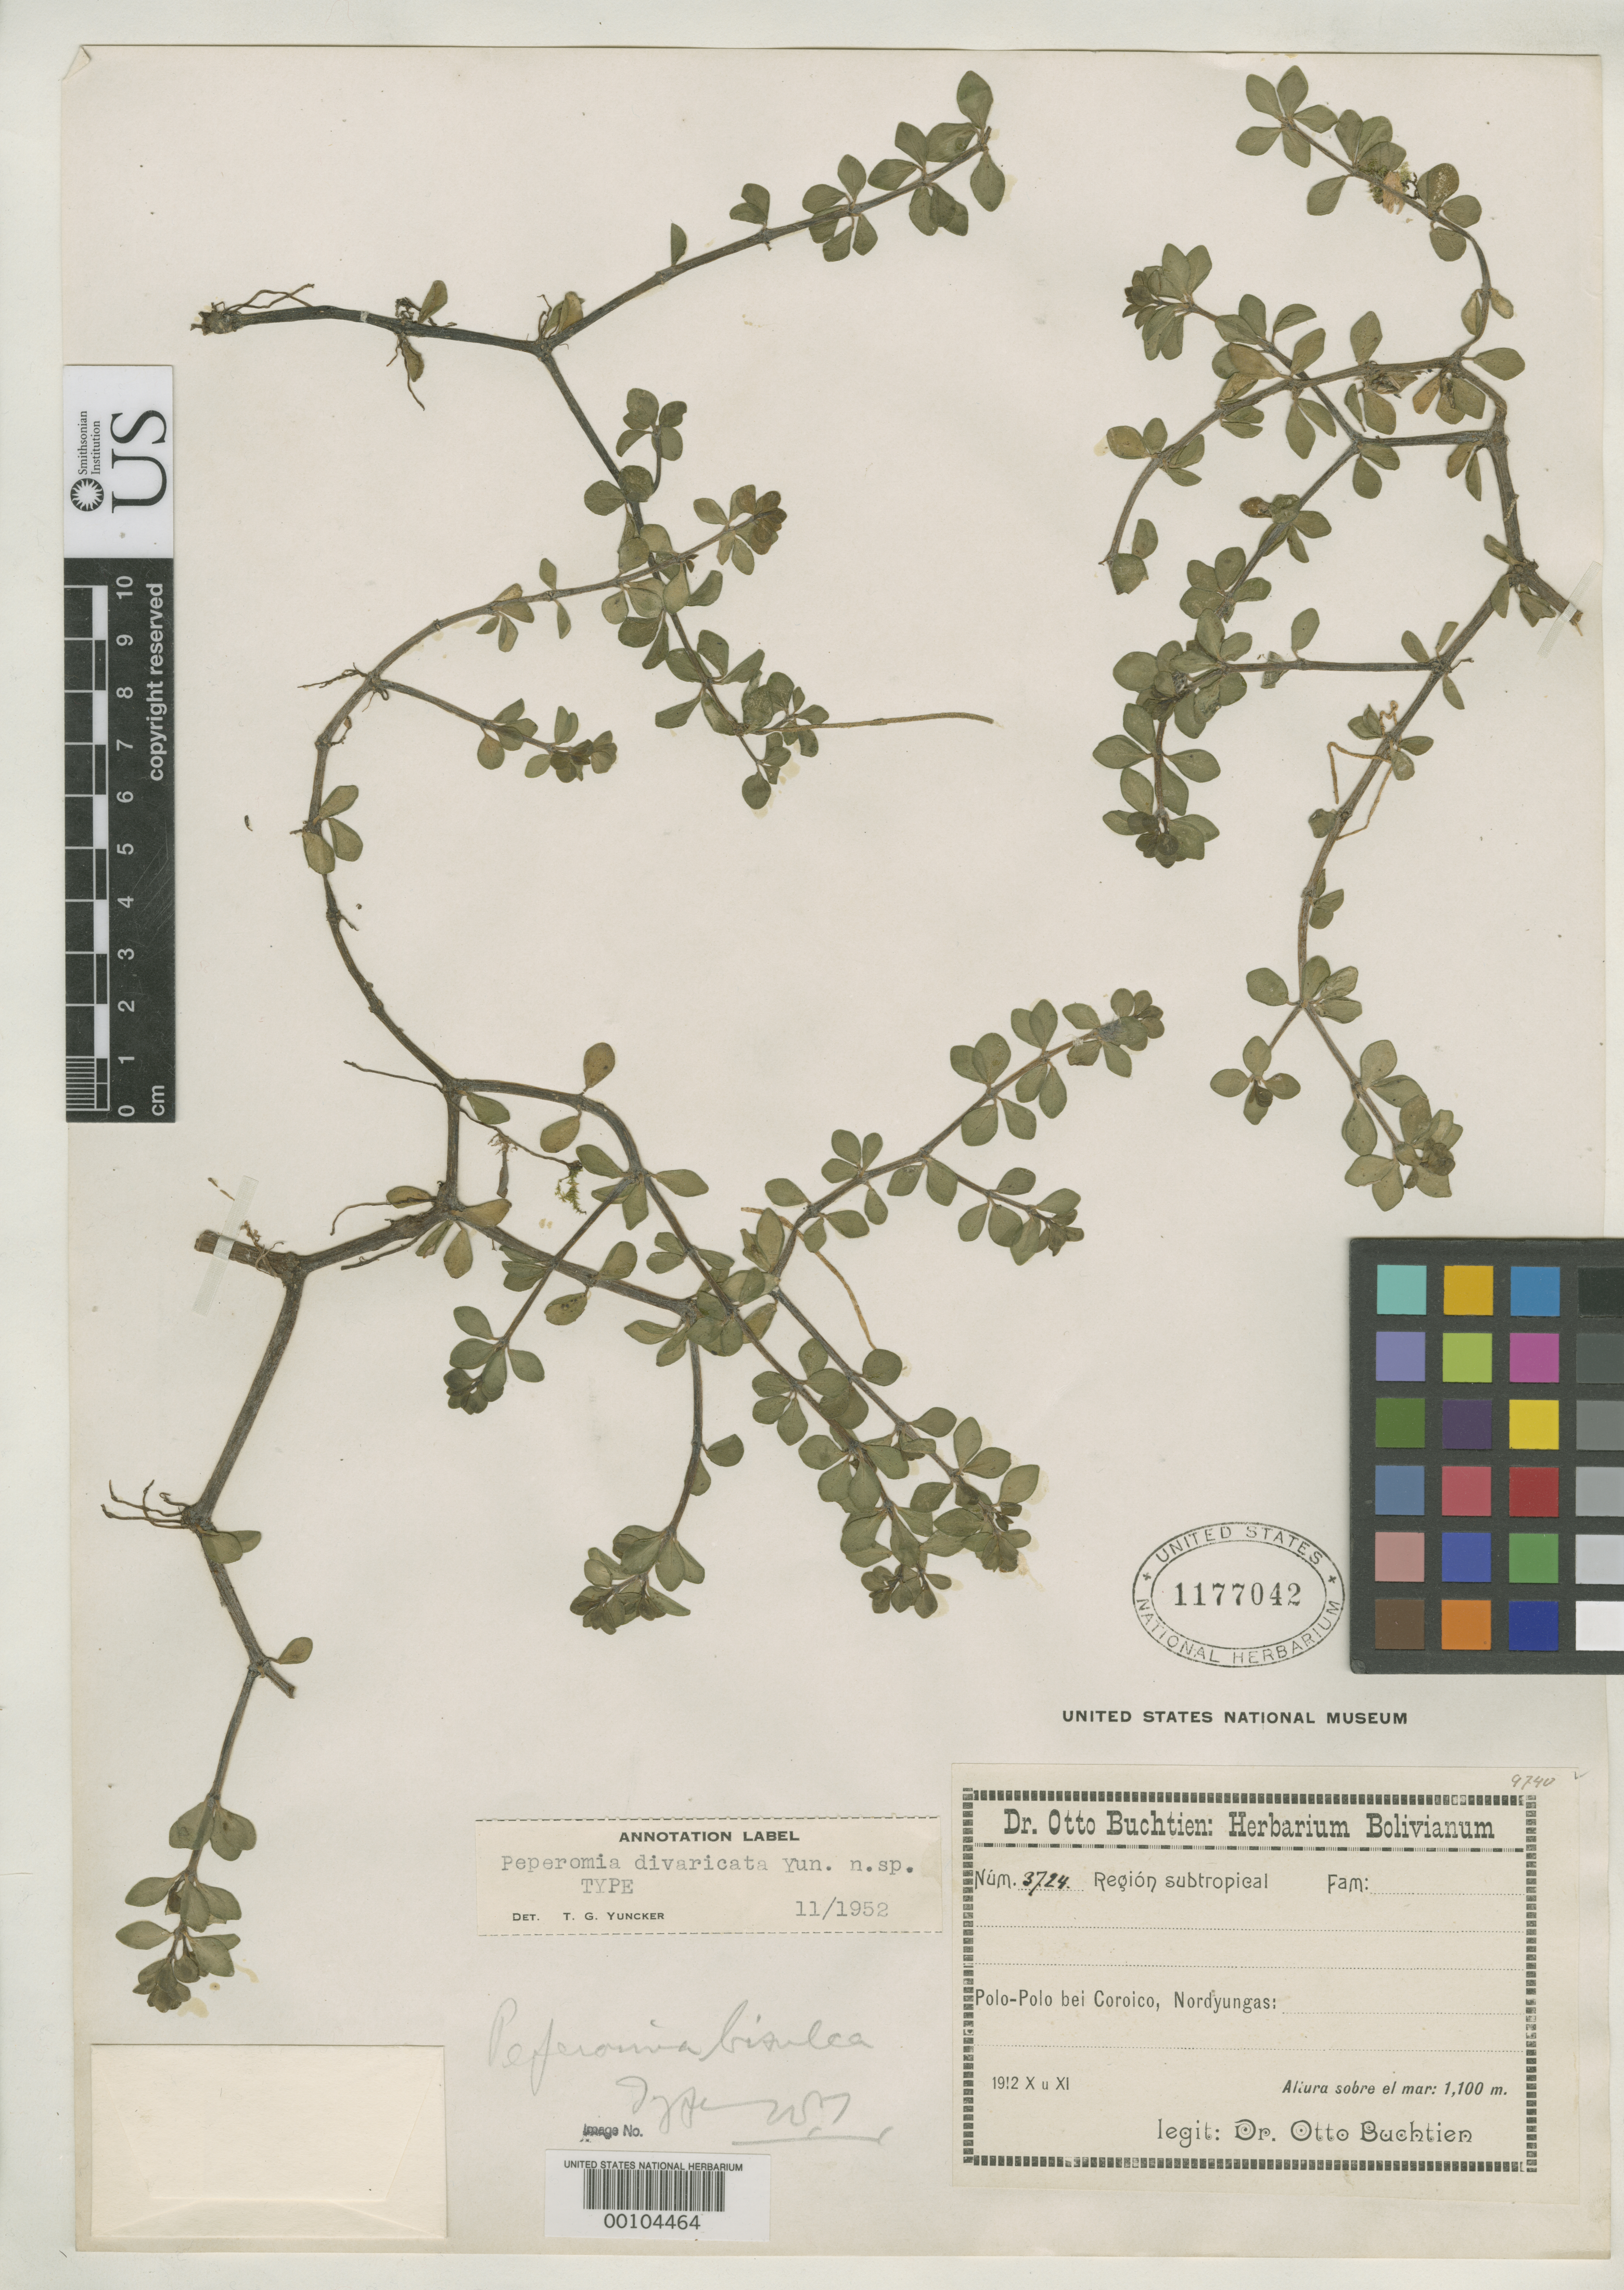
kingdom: Plantae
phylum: Tracheophyta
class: Magnoliopsida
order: Piperales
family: Piperaceae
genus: Peperomia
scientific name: Peperomia divaricata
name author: Yunck.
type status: Holotype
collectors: O. Buchtien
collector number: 3724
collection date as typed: Oct 1912 to -- Nov 1912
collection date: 1912-10/1912-11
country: Bolivia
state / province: La Paz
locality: Polo-Polo near Coroico.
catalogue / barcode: US 1177042